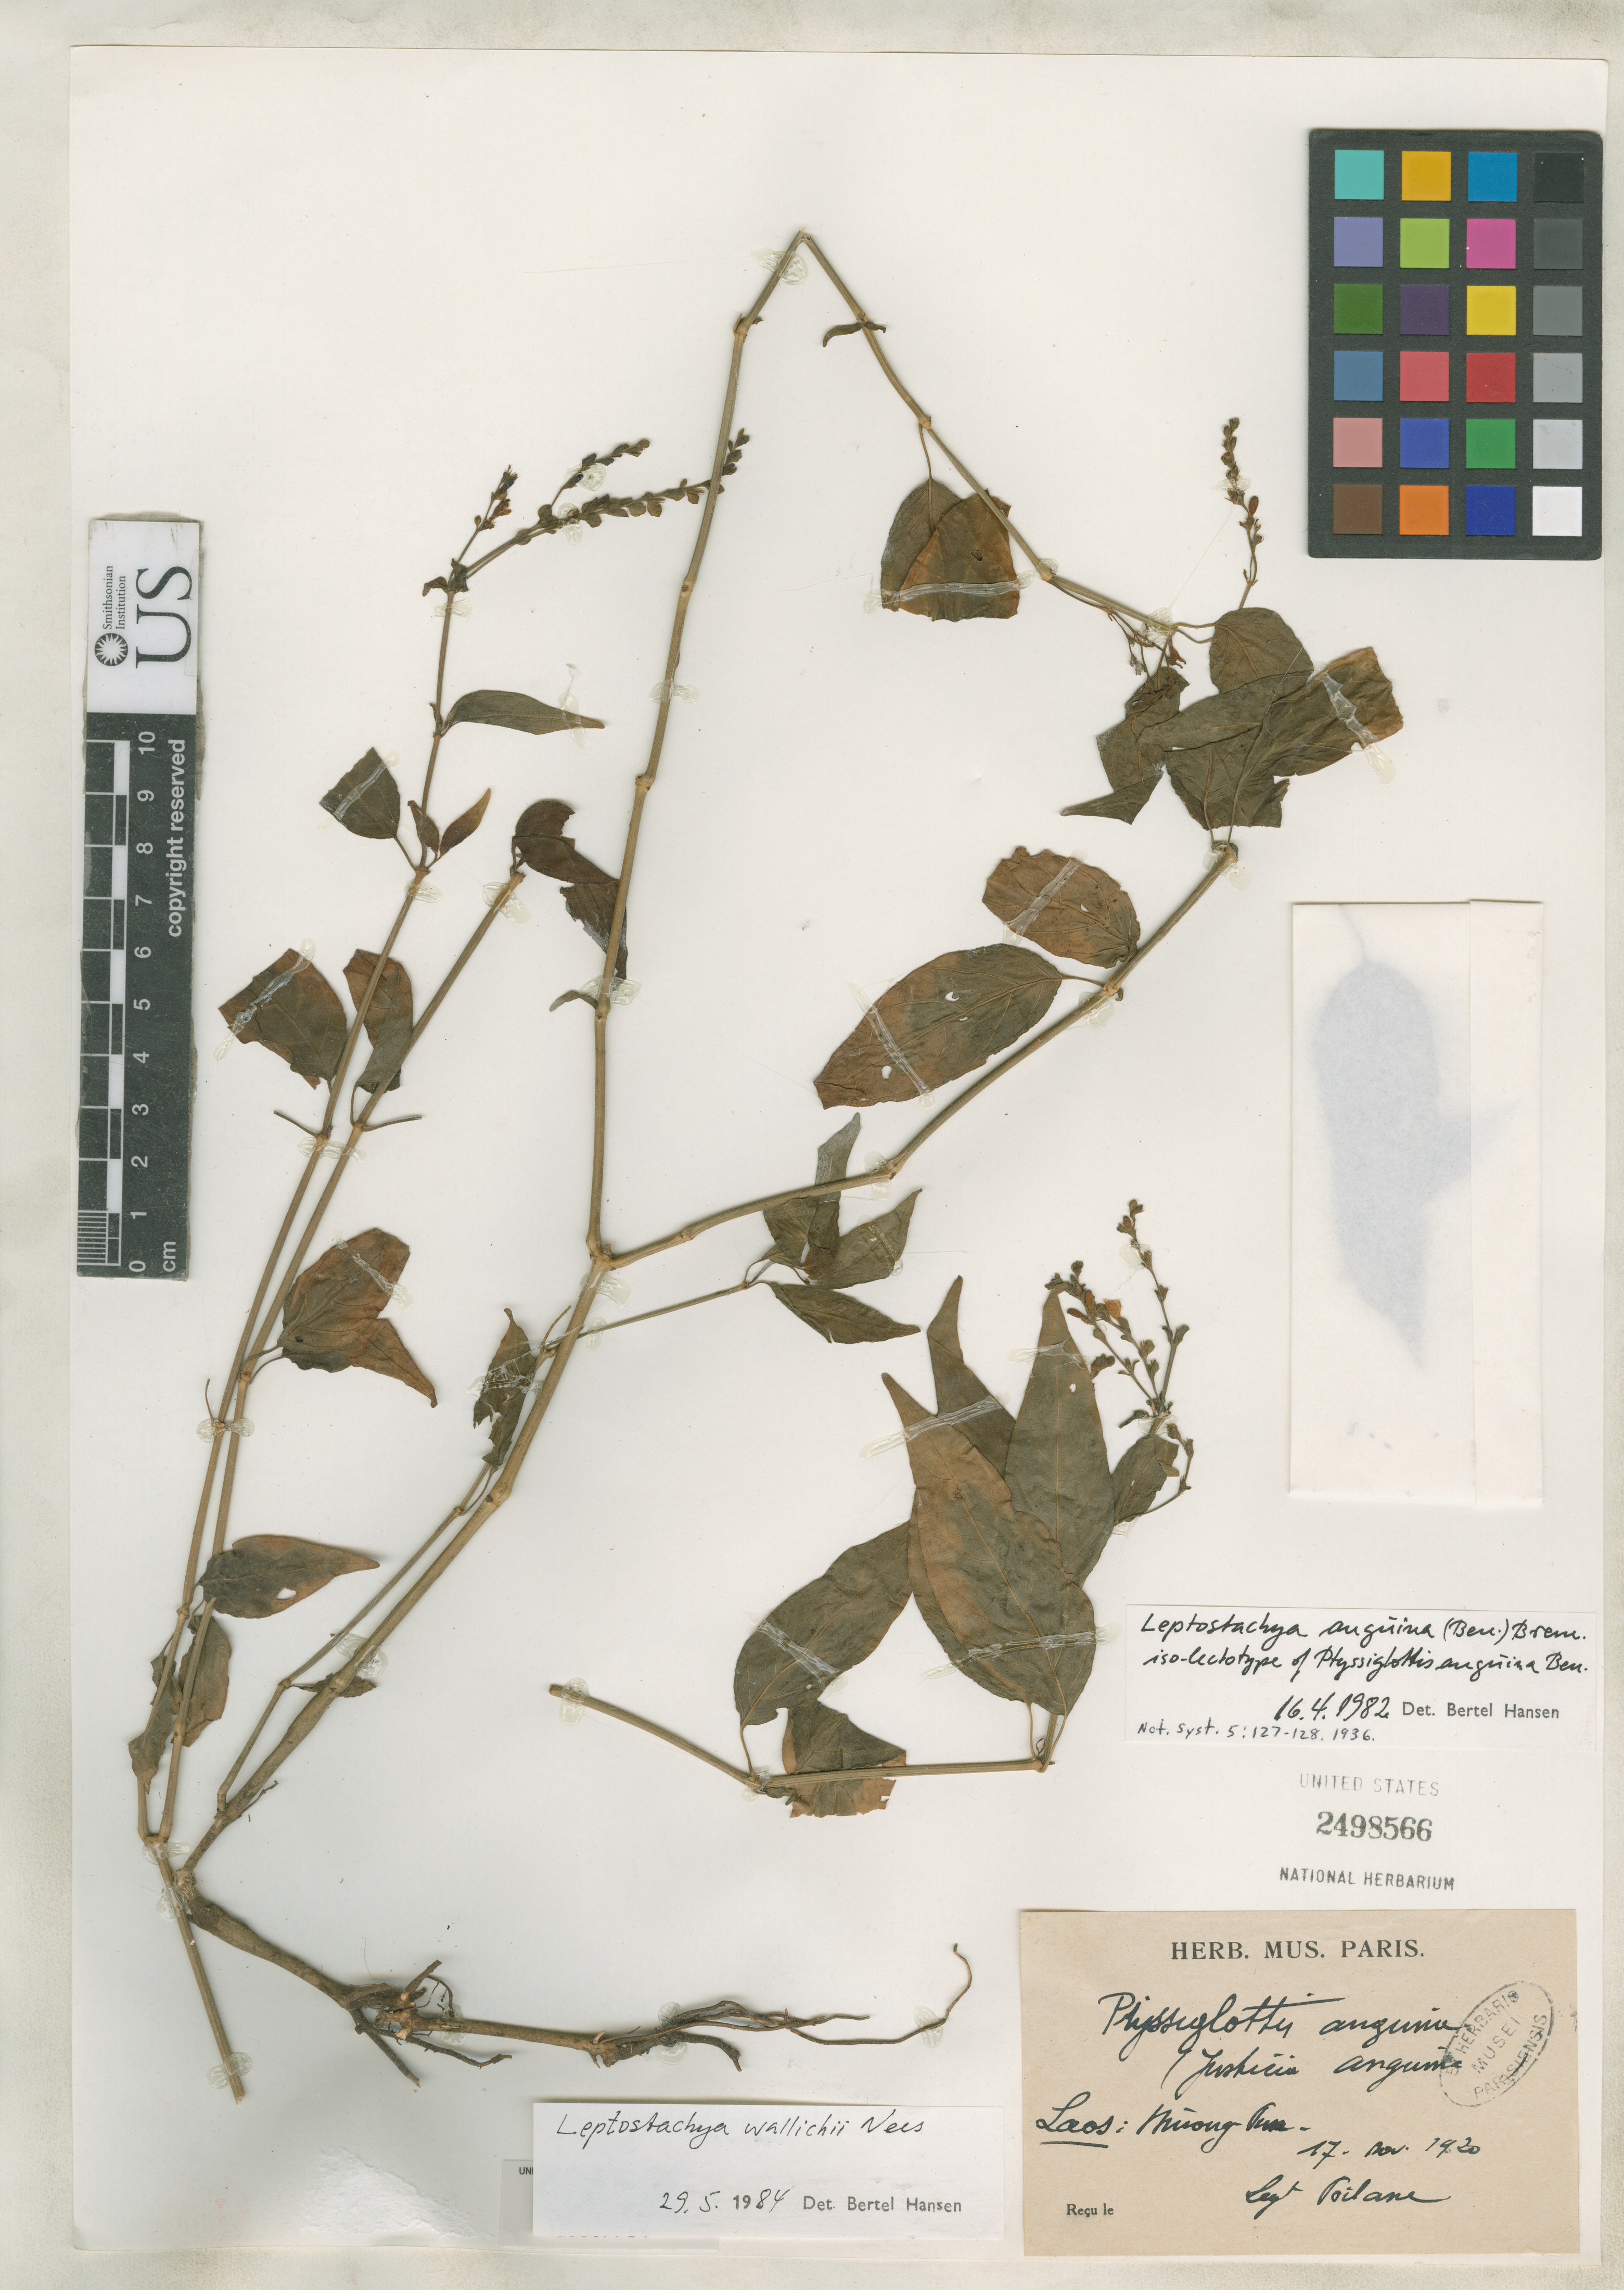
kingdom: Plantae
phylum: Tracheophyta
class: Magnoliopsida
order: Lamiales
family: Acanthaceae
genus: Ptyssiglottis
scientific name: Ptyssiglottis anguina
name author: Benoist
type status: Isolectotype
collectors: E. Poilane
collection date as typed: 17 Nov 1920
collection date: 1920-11-17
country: Laos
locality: Misong Pun.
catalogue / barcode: US 2498566